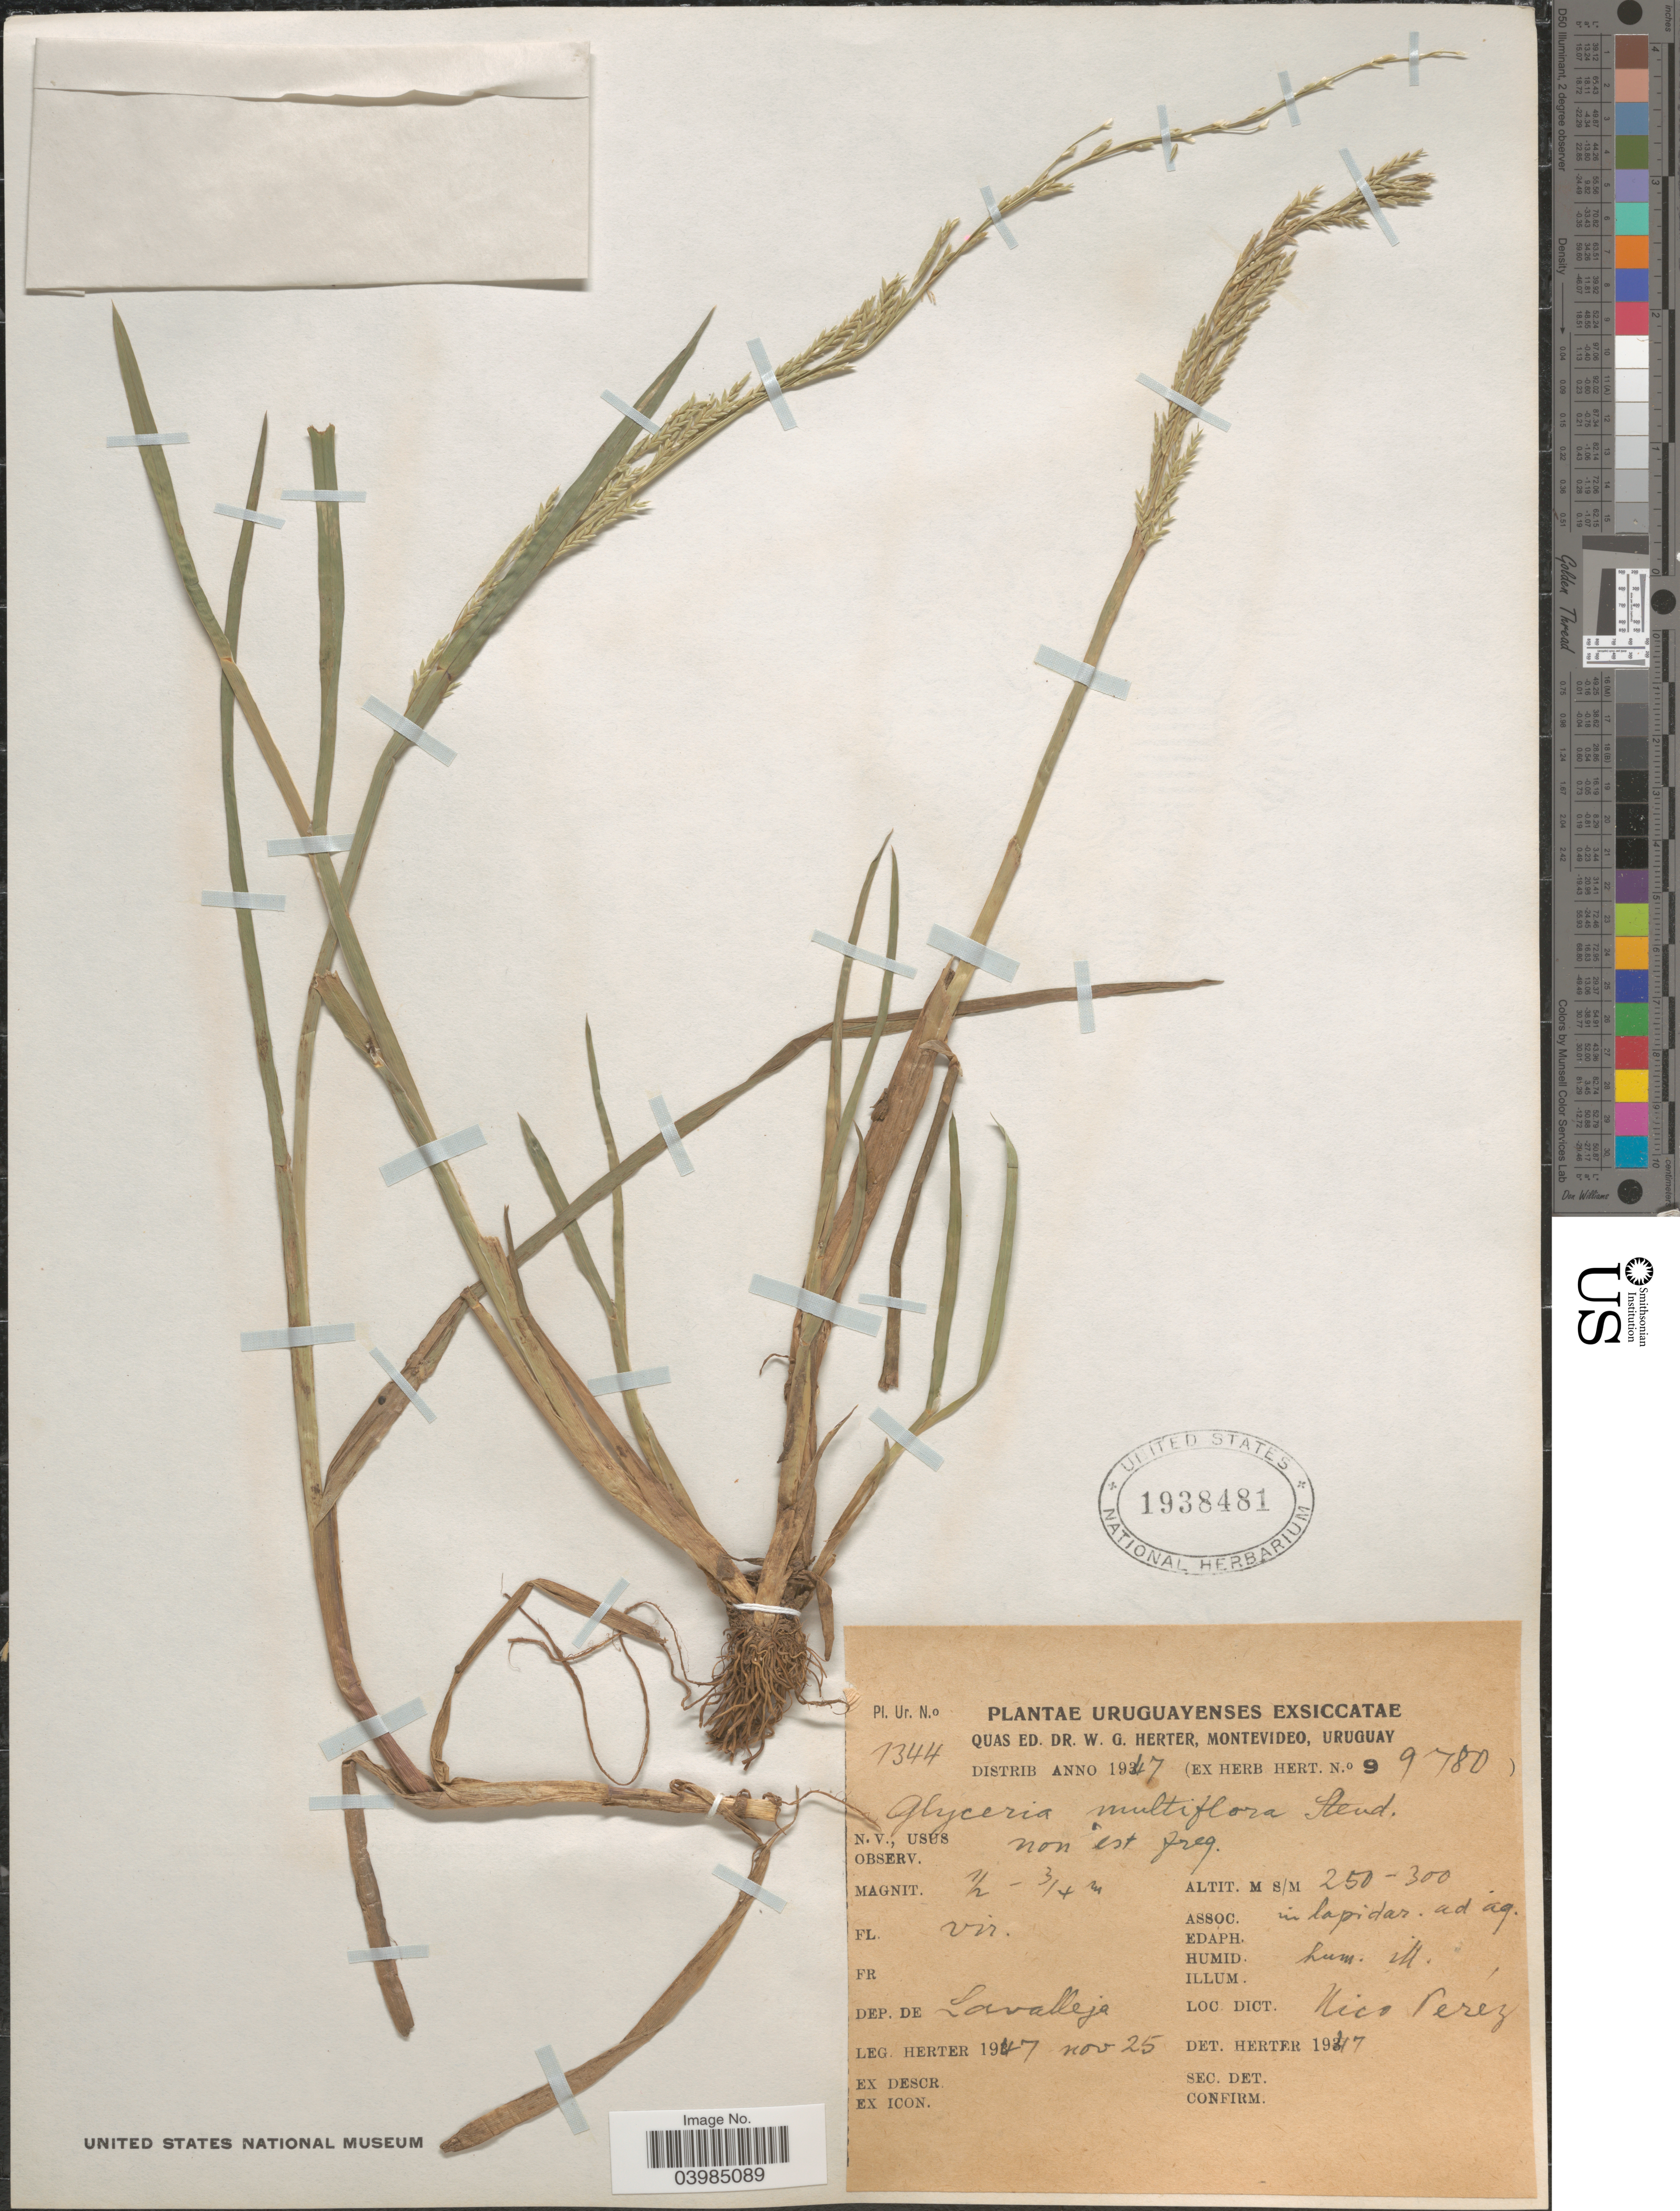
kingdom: Plantae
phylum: Tracheophyta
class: Liliopsida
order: Poales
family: Poaceae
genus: Glyceria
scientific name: Glyceria multiflora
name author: Steud.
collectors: W. G. Herter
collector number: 1344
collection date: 1947-11-25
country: Uruguay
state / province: Lavalleja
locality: Dep. de Lavalleja. Dict. Nico Peréz.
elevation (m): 250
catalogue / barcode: US 1938481